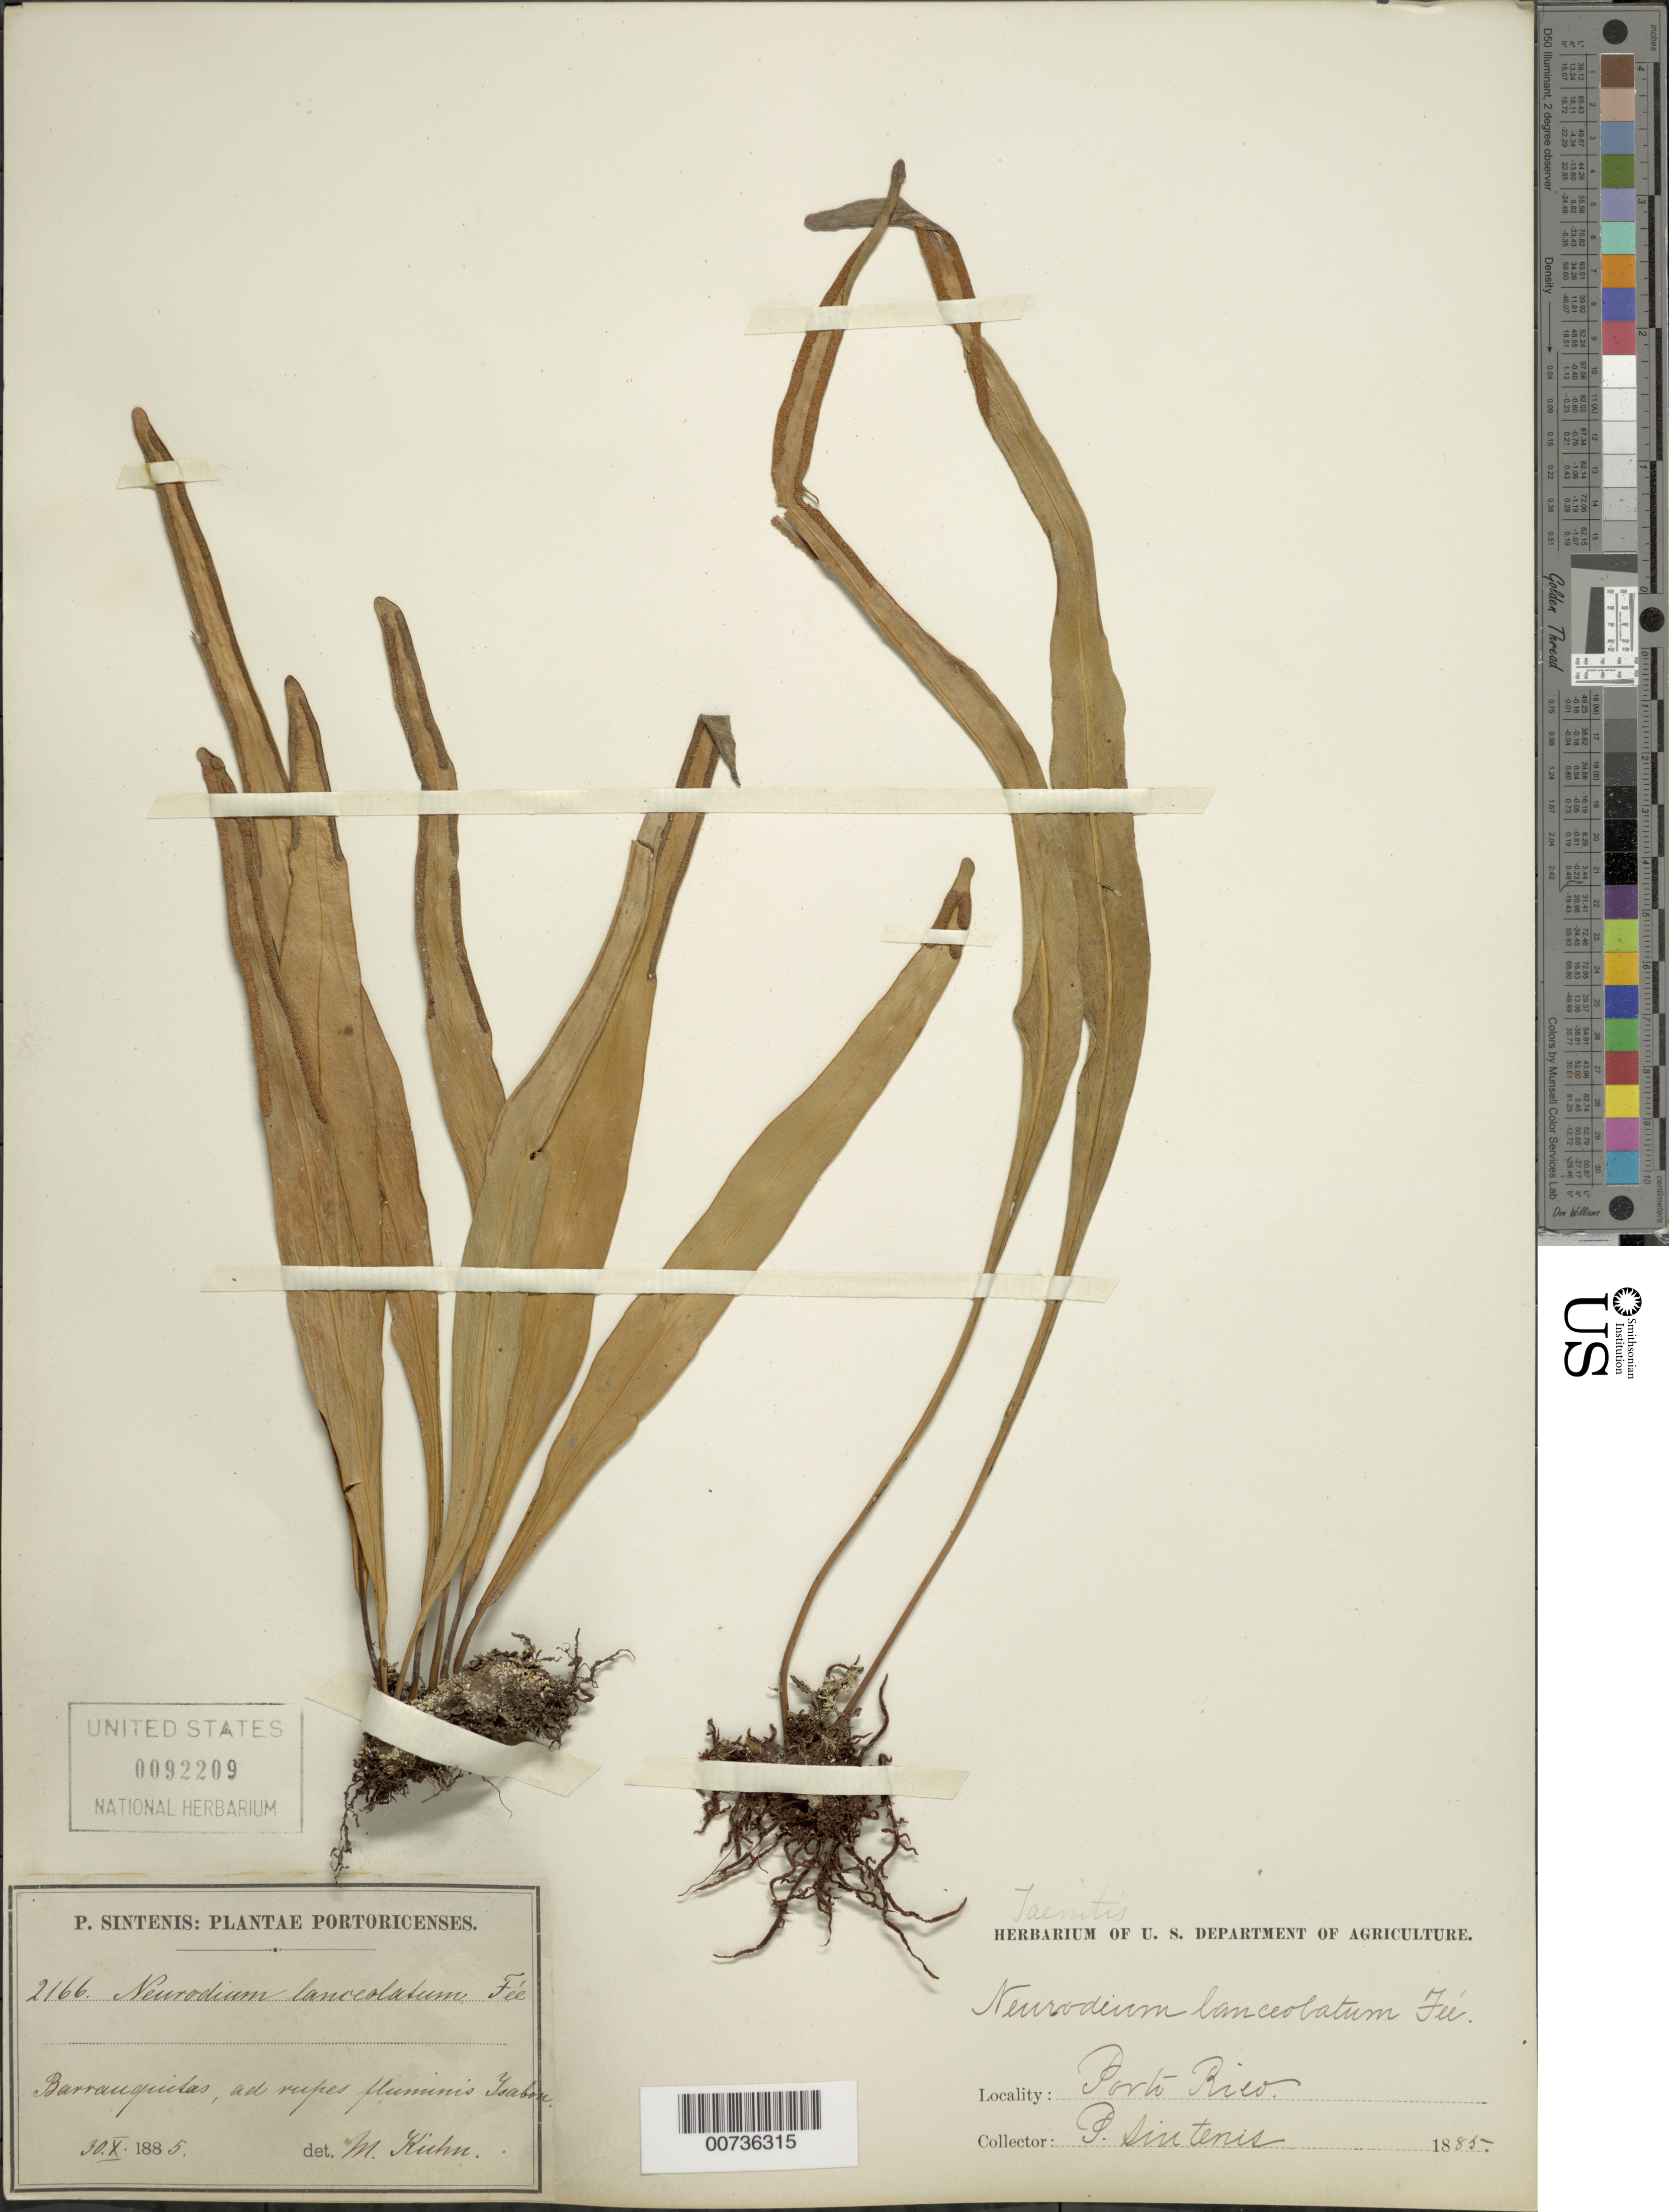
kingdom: Plantae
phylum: Tracheophyta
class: Polypodiopsida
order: Polypodiales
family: Polypodiaceae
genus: Pleopeltis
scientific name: Pleopeltis marginata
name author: A.R. Sm. & Tejero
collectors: P. Sintenis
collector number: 2166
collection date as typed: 30 Oct 1885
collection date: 1885-10-30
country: Puerto Rico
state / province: Barranquitas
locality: Barranquillas, ad rupes flumimis Ysabon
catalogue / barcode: US 92209